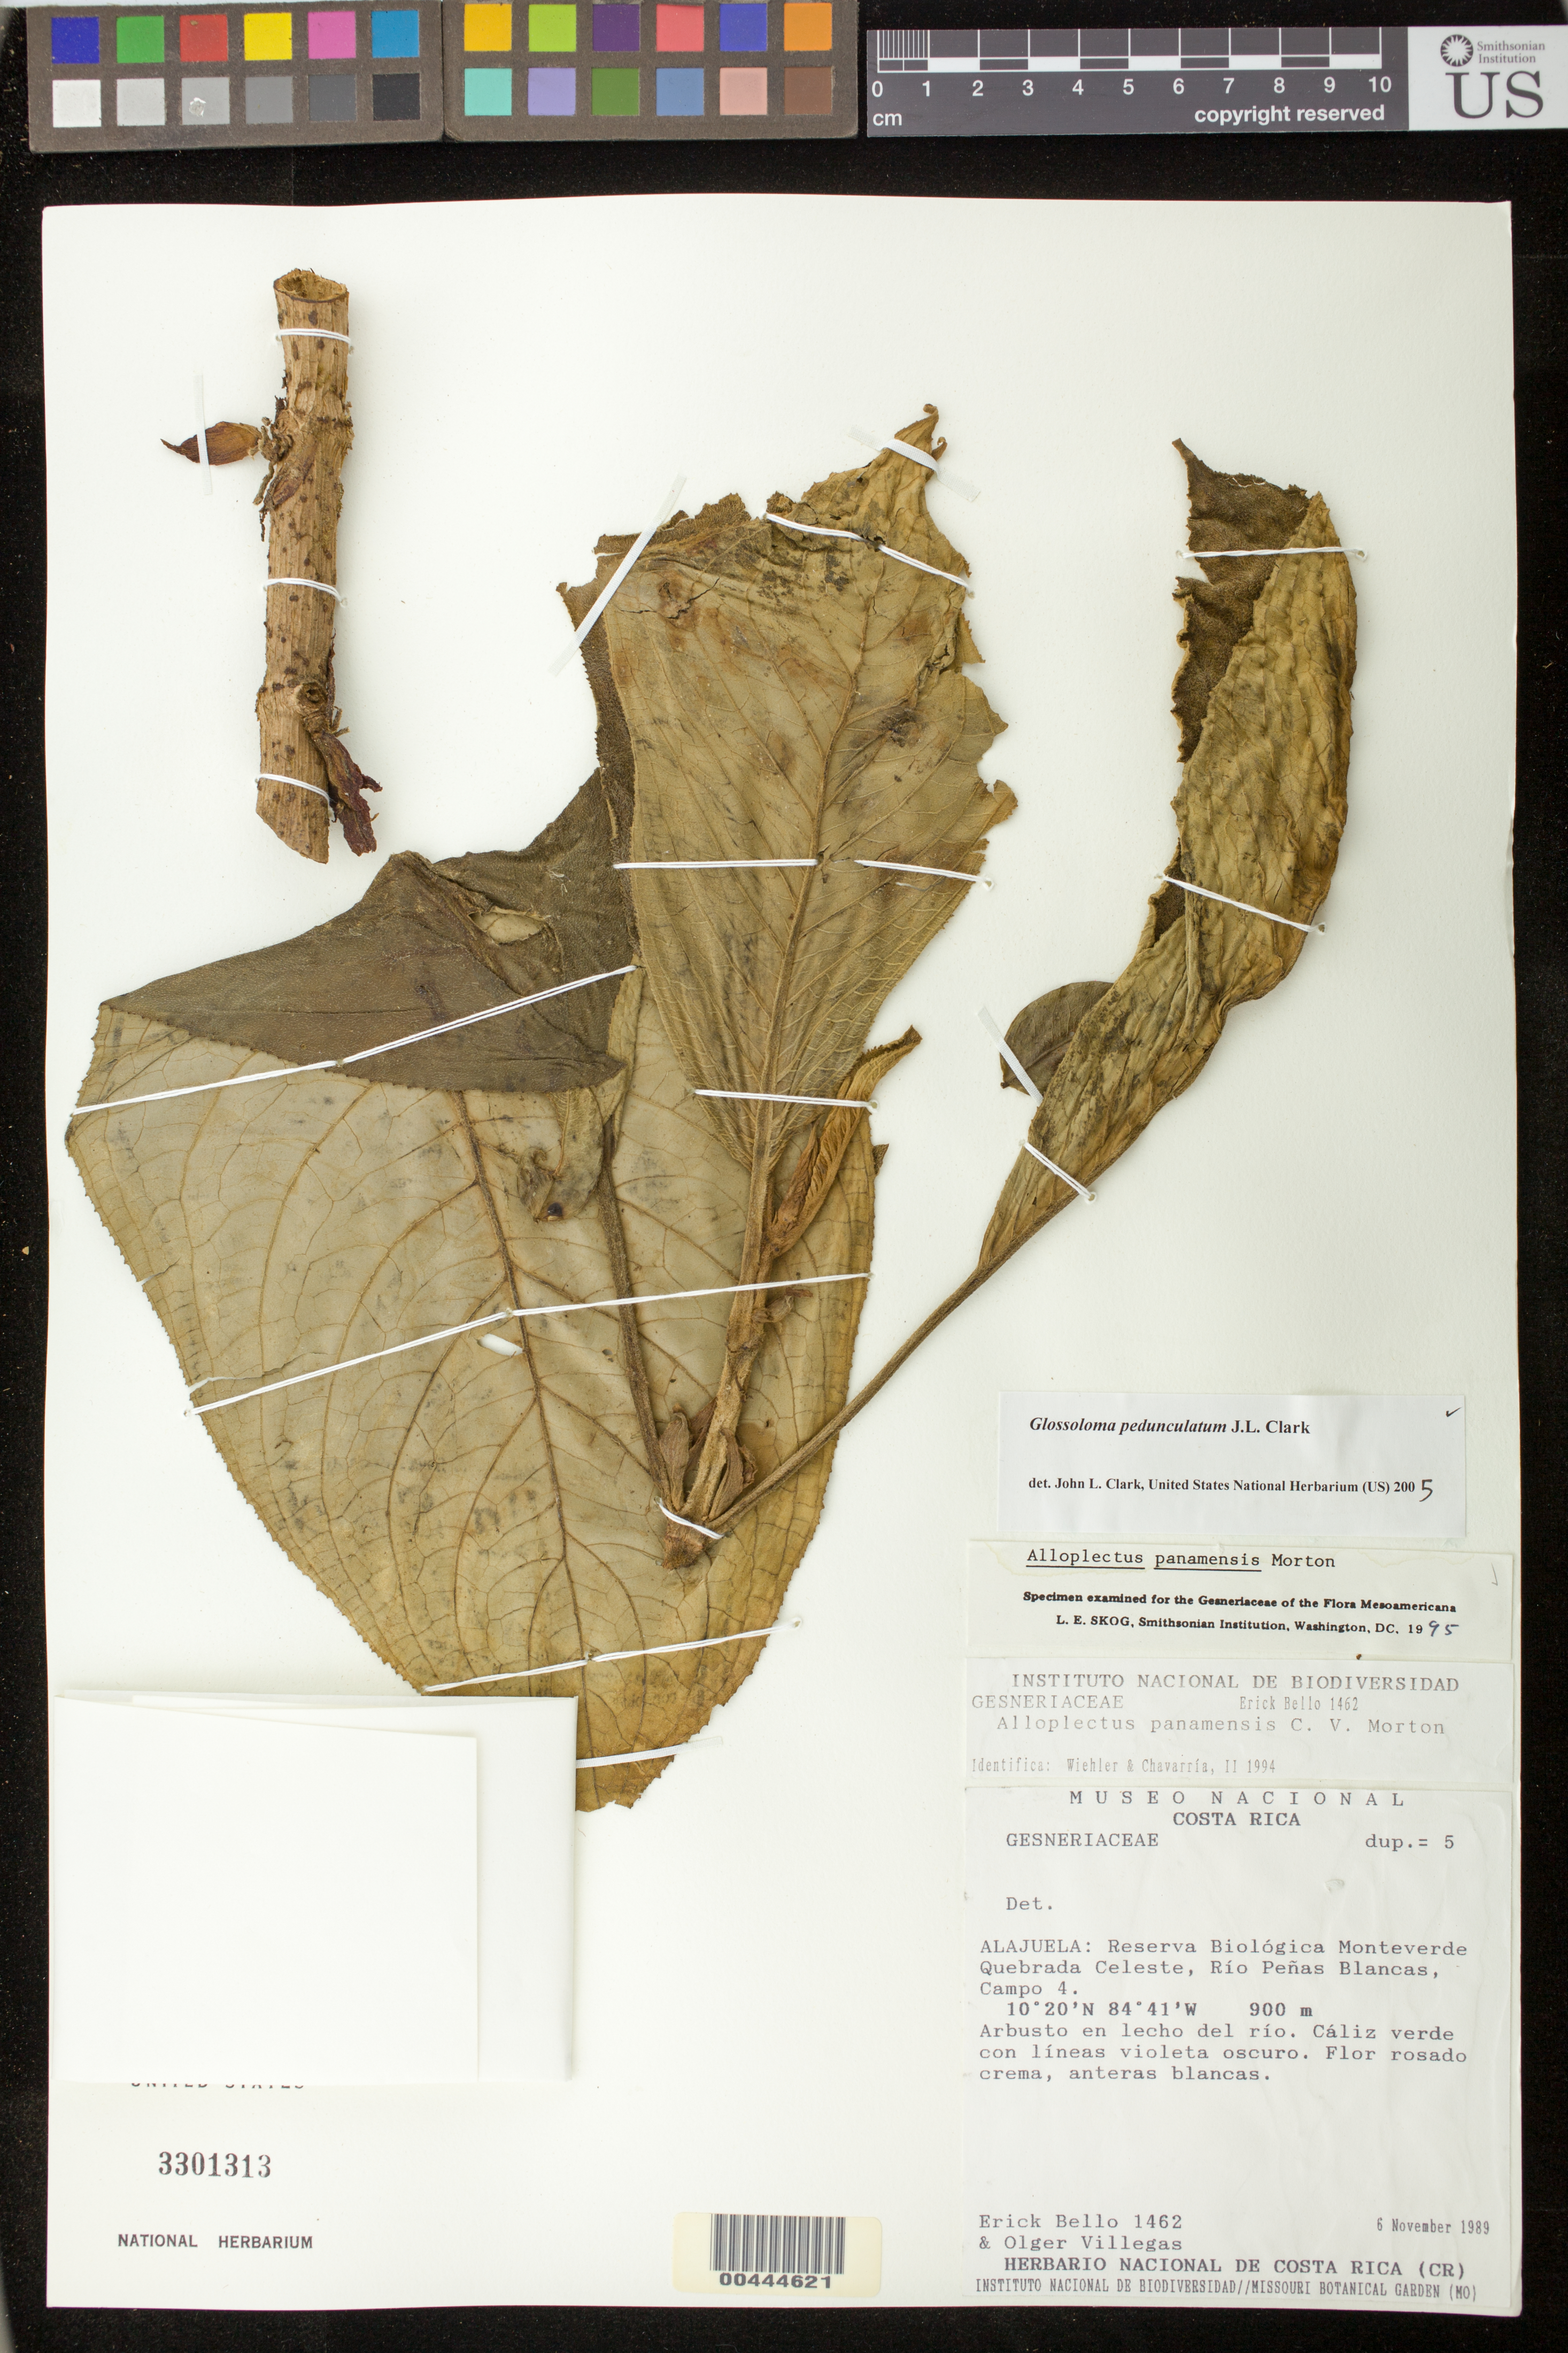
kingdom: Plantae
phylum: Tracheophyta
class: Magnoliopsida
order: Lamiales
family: Gesneriaceae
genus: Glossoloma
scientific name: Glossoloma pedunculatum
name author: J.L. Clark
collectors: E. Bello & O. Villegas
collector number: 1462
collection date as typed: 06 Nov 1989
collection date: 1989-11-06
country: Costa Rica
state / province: Alajuela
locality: Reserva Biológica Monteverde, Quebrada Celeste, Río Peñas Blancas, Campo 4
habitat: En lecho del río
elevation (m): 900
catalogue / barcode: US 3301313